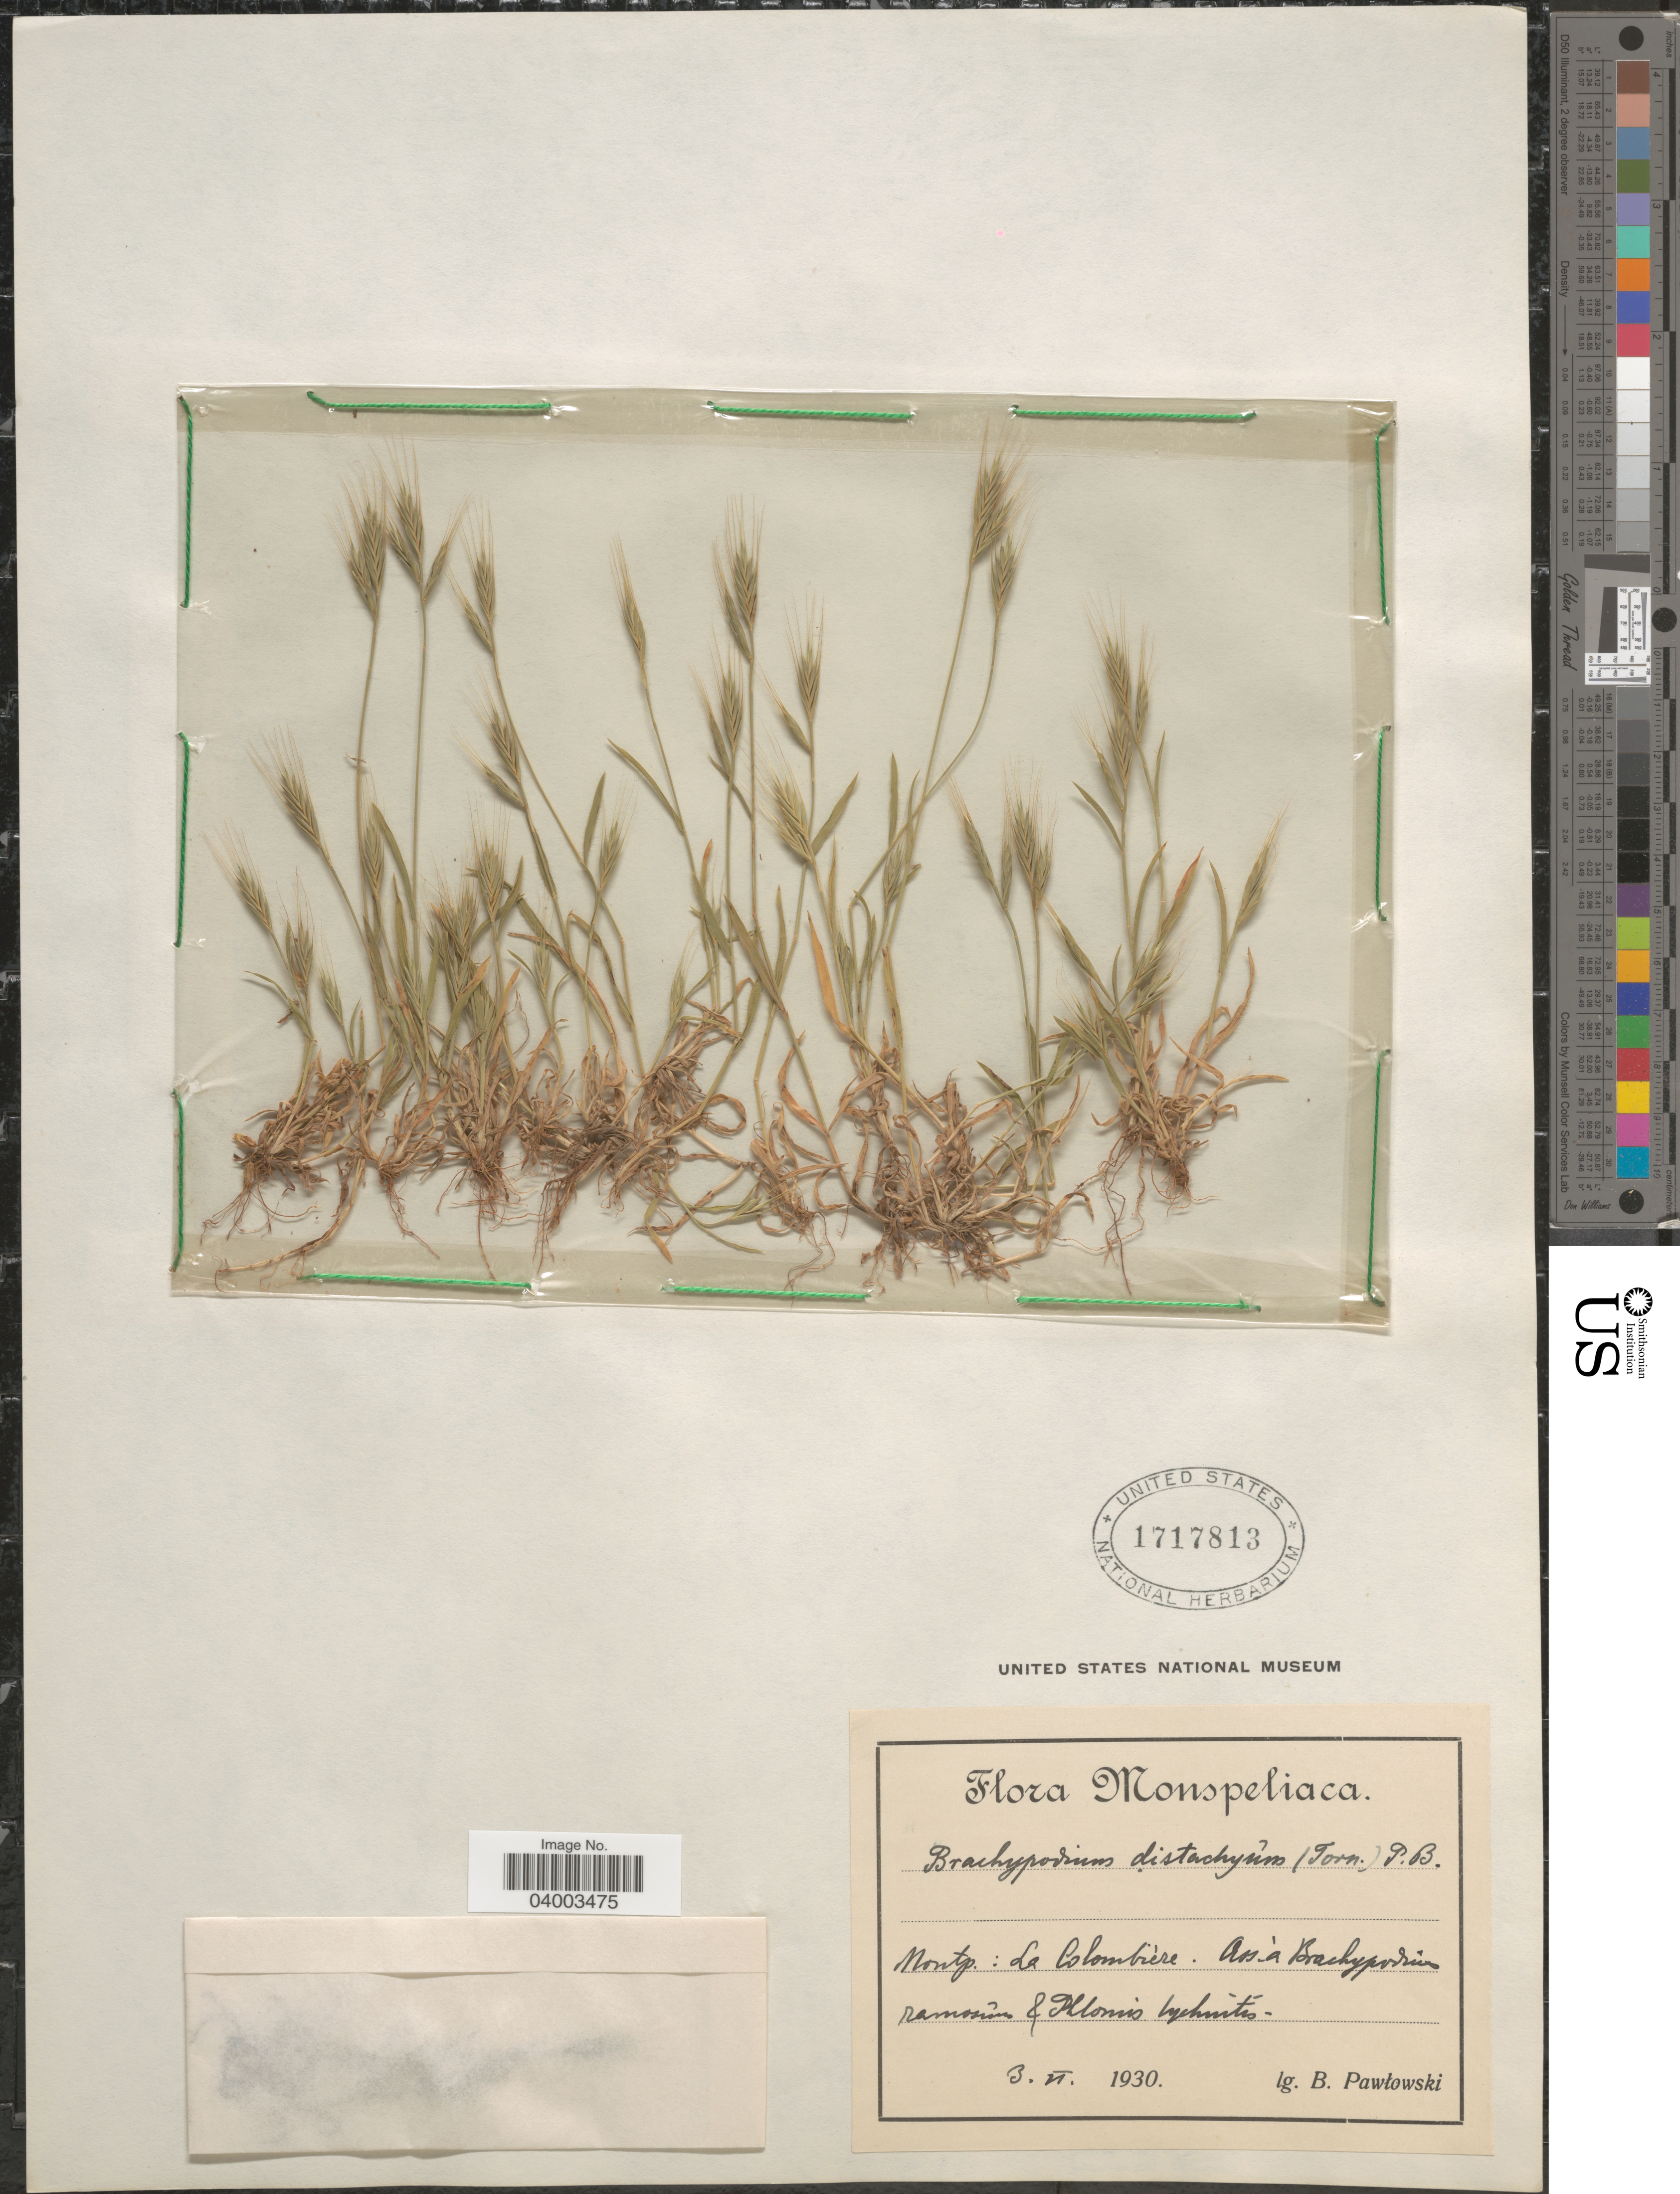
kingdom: Plantae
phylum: Tracheophyta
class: Liliopsida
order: Poales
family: Poaceae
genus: Brachypodium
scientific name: Brachypodium distachyon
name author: (L.) P. Beauv.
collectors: B. Pawlowski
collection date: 1930-06-03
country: France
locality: Monspeliaca. Montp.: La Colombière.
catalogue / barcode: US 1717813